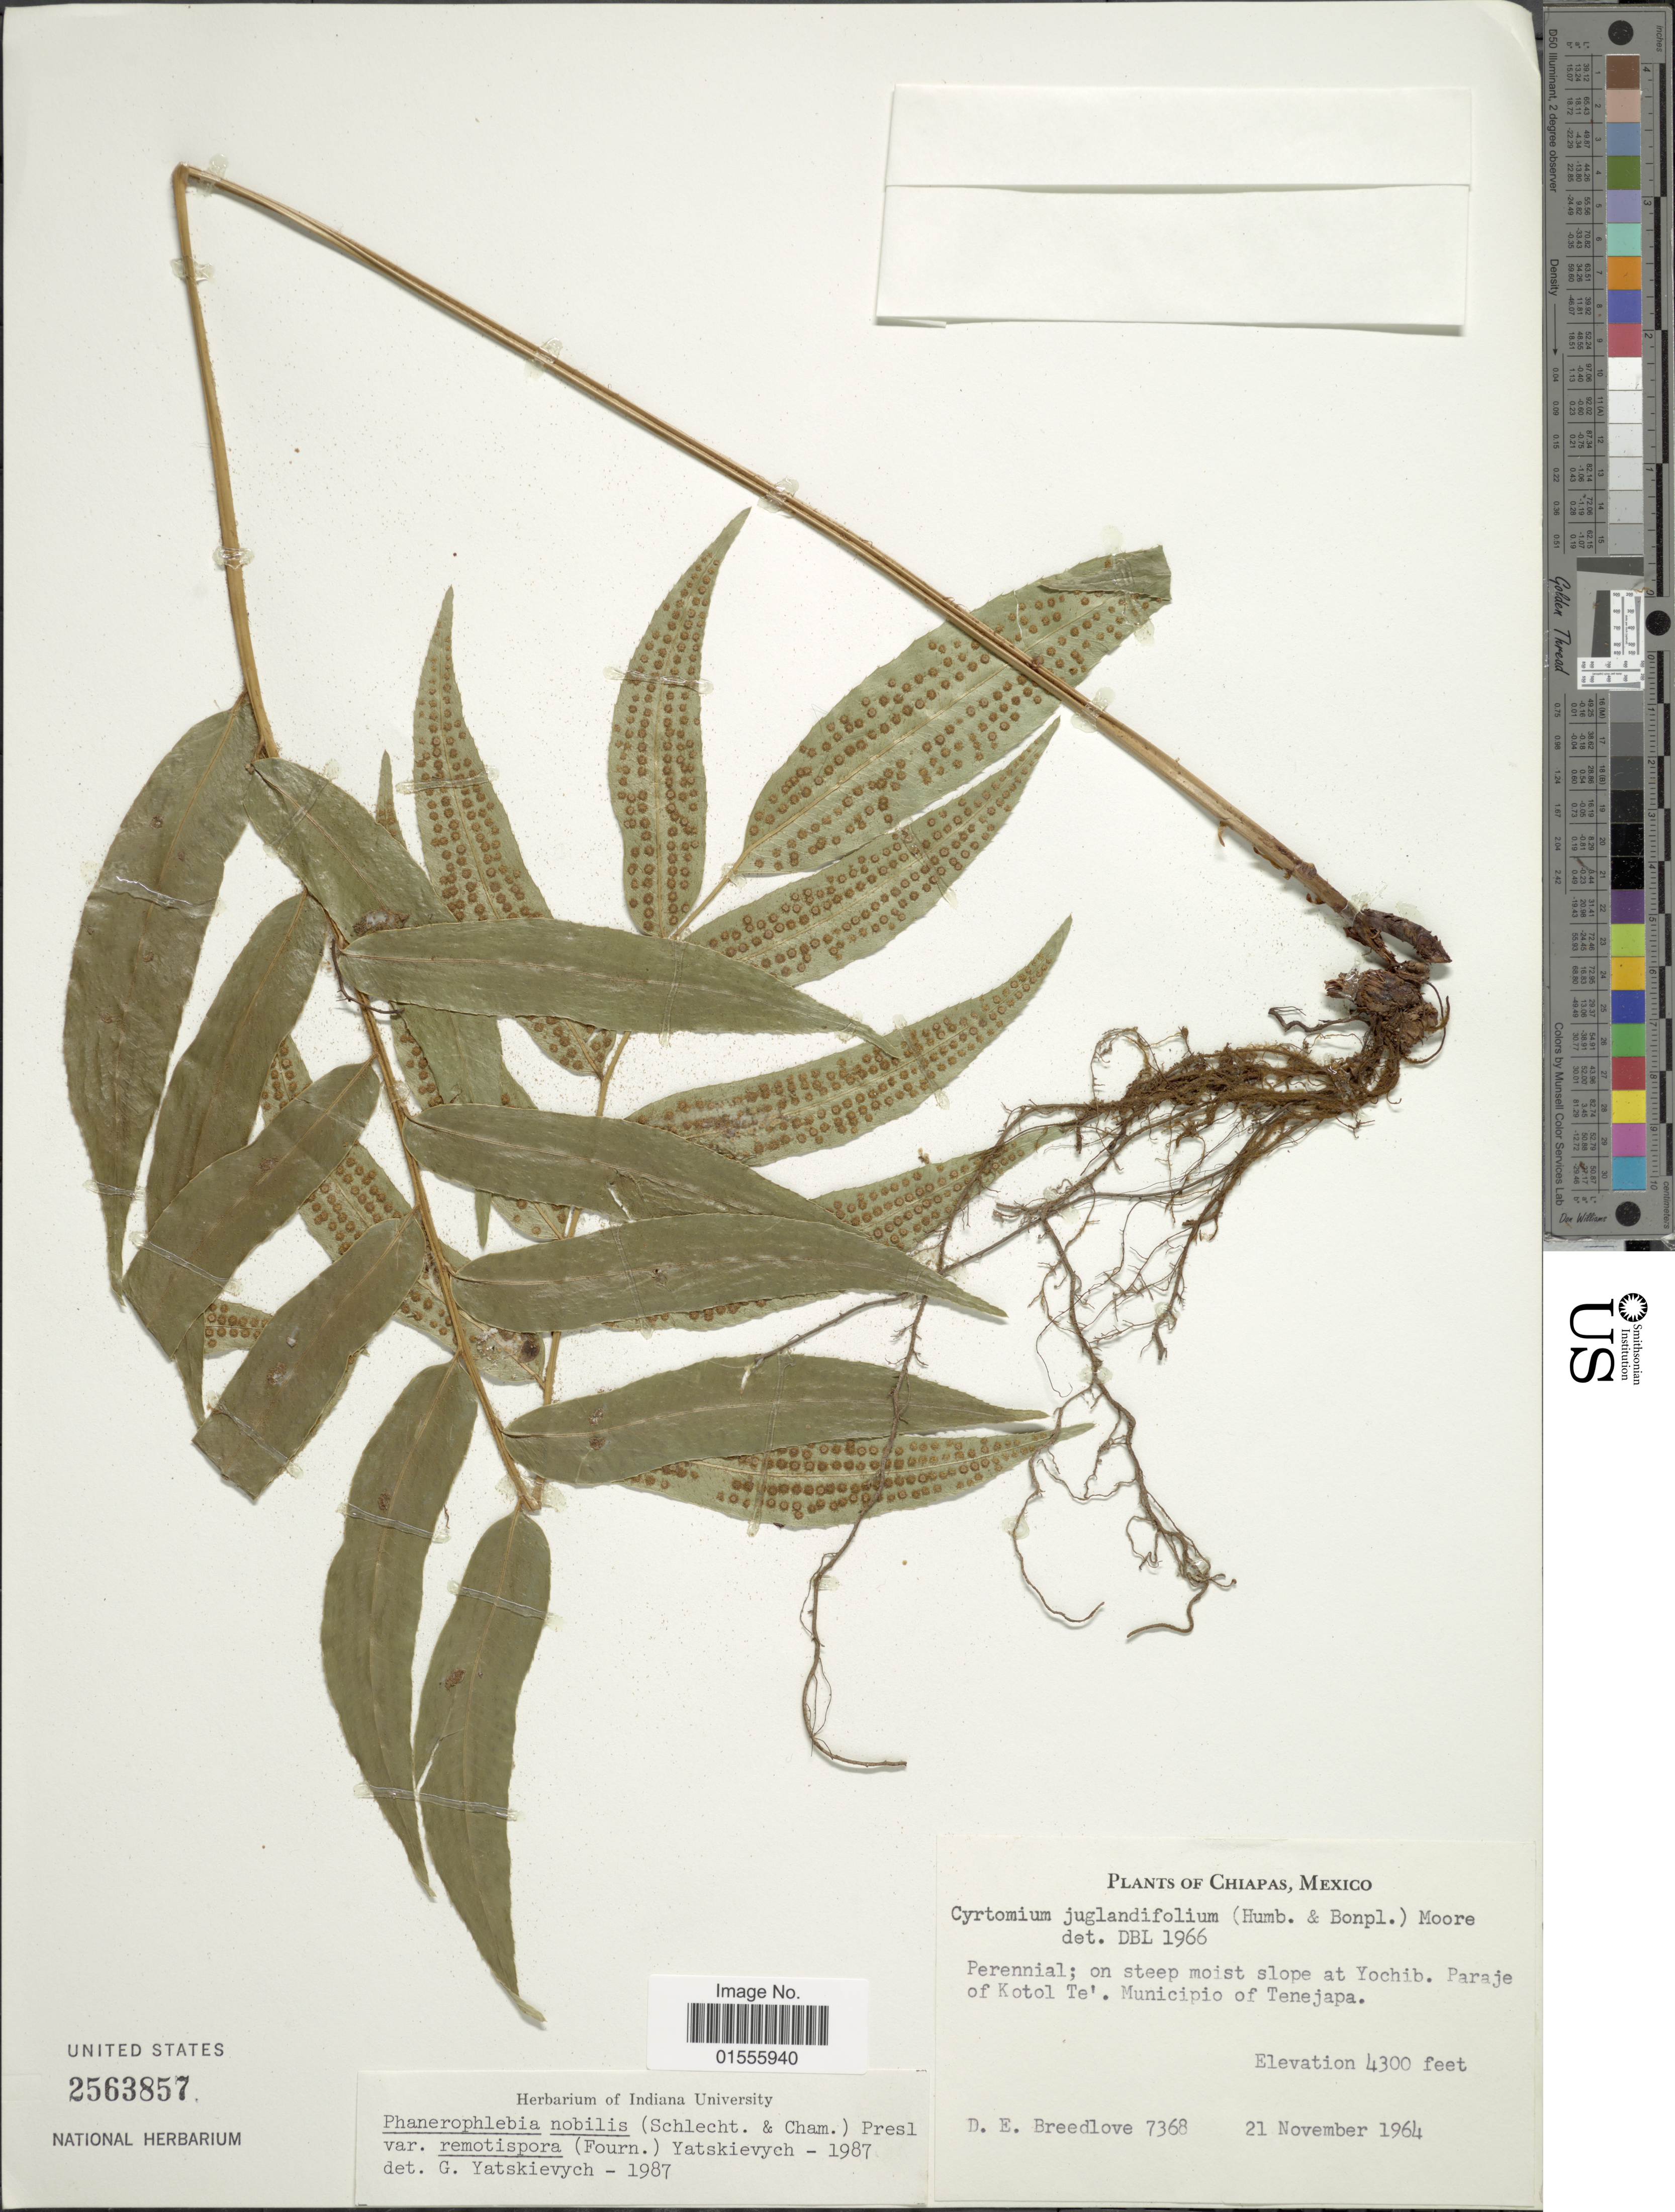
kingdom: Plantae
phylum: Tracheophyta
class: Polypodiopsida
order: Polypodiales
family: Dryopteridaceae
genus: Phanerophlebia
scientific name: Phanerophlebia remotispora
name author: E. Fourn.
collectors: D. E. Breedlove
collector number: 7368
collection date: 1964-11-21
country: Mexico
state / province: Chiapas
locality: On steep moist slope at Yochib. Paraje of Kotol Te'. Municipio of Tenejapa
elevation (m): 1311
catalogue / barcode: US 2563857